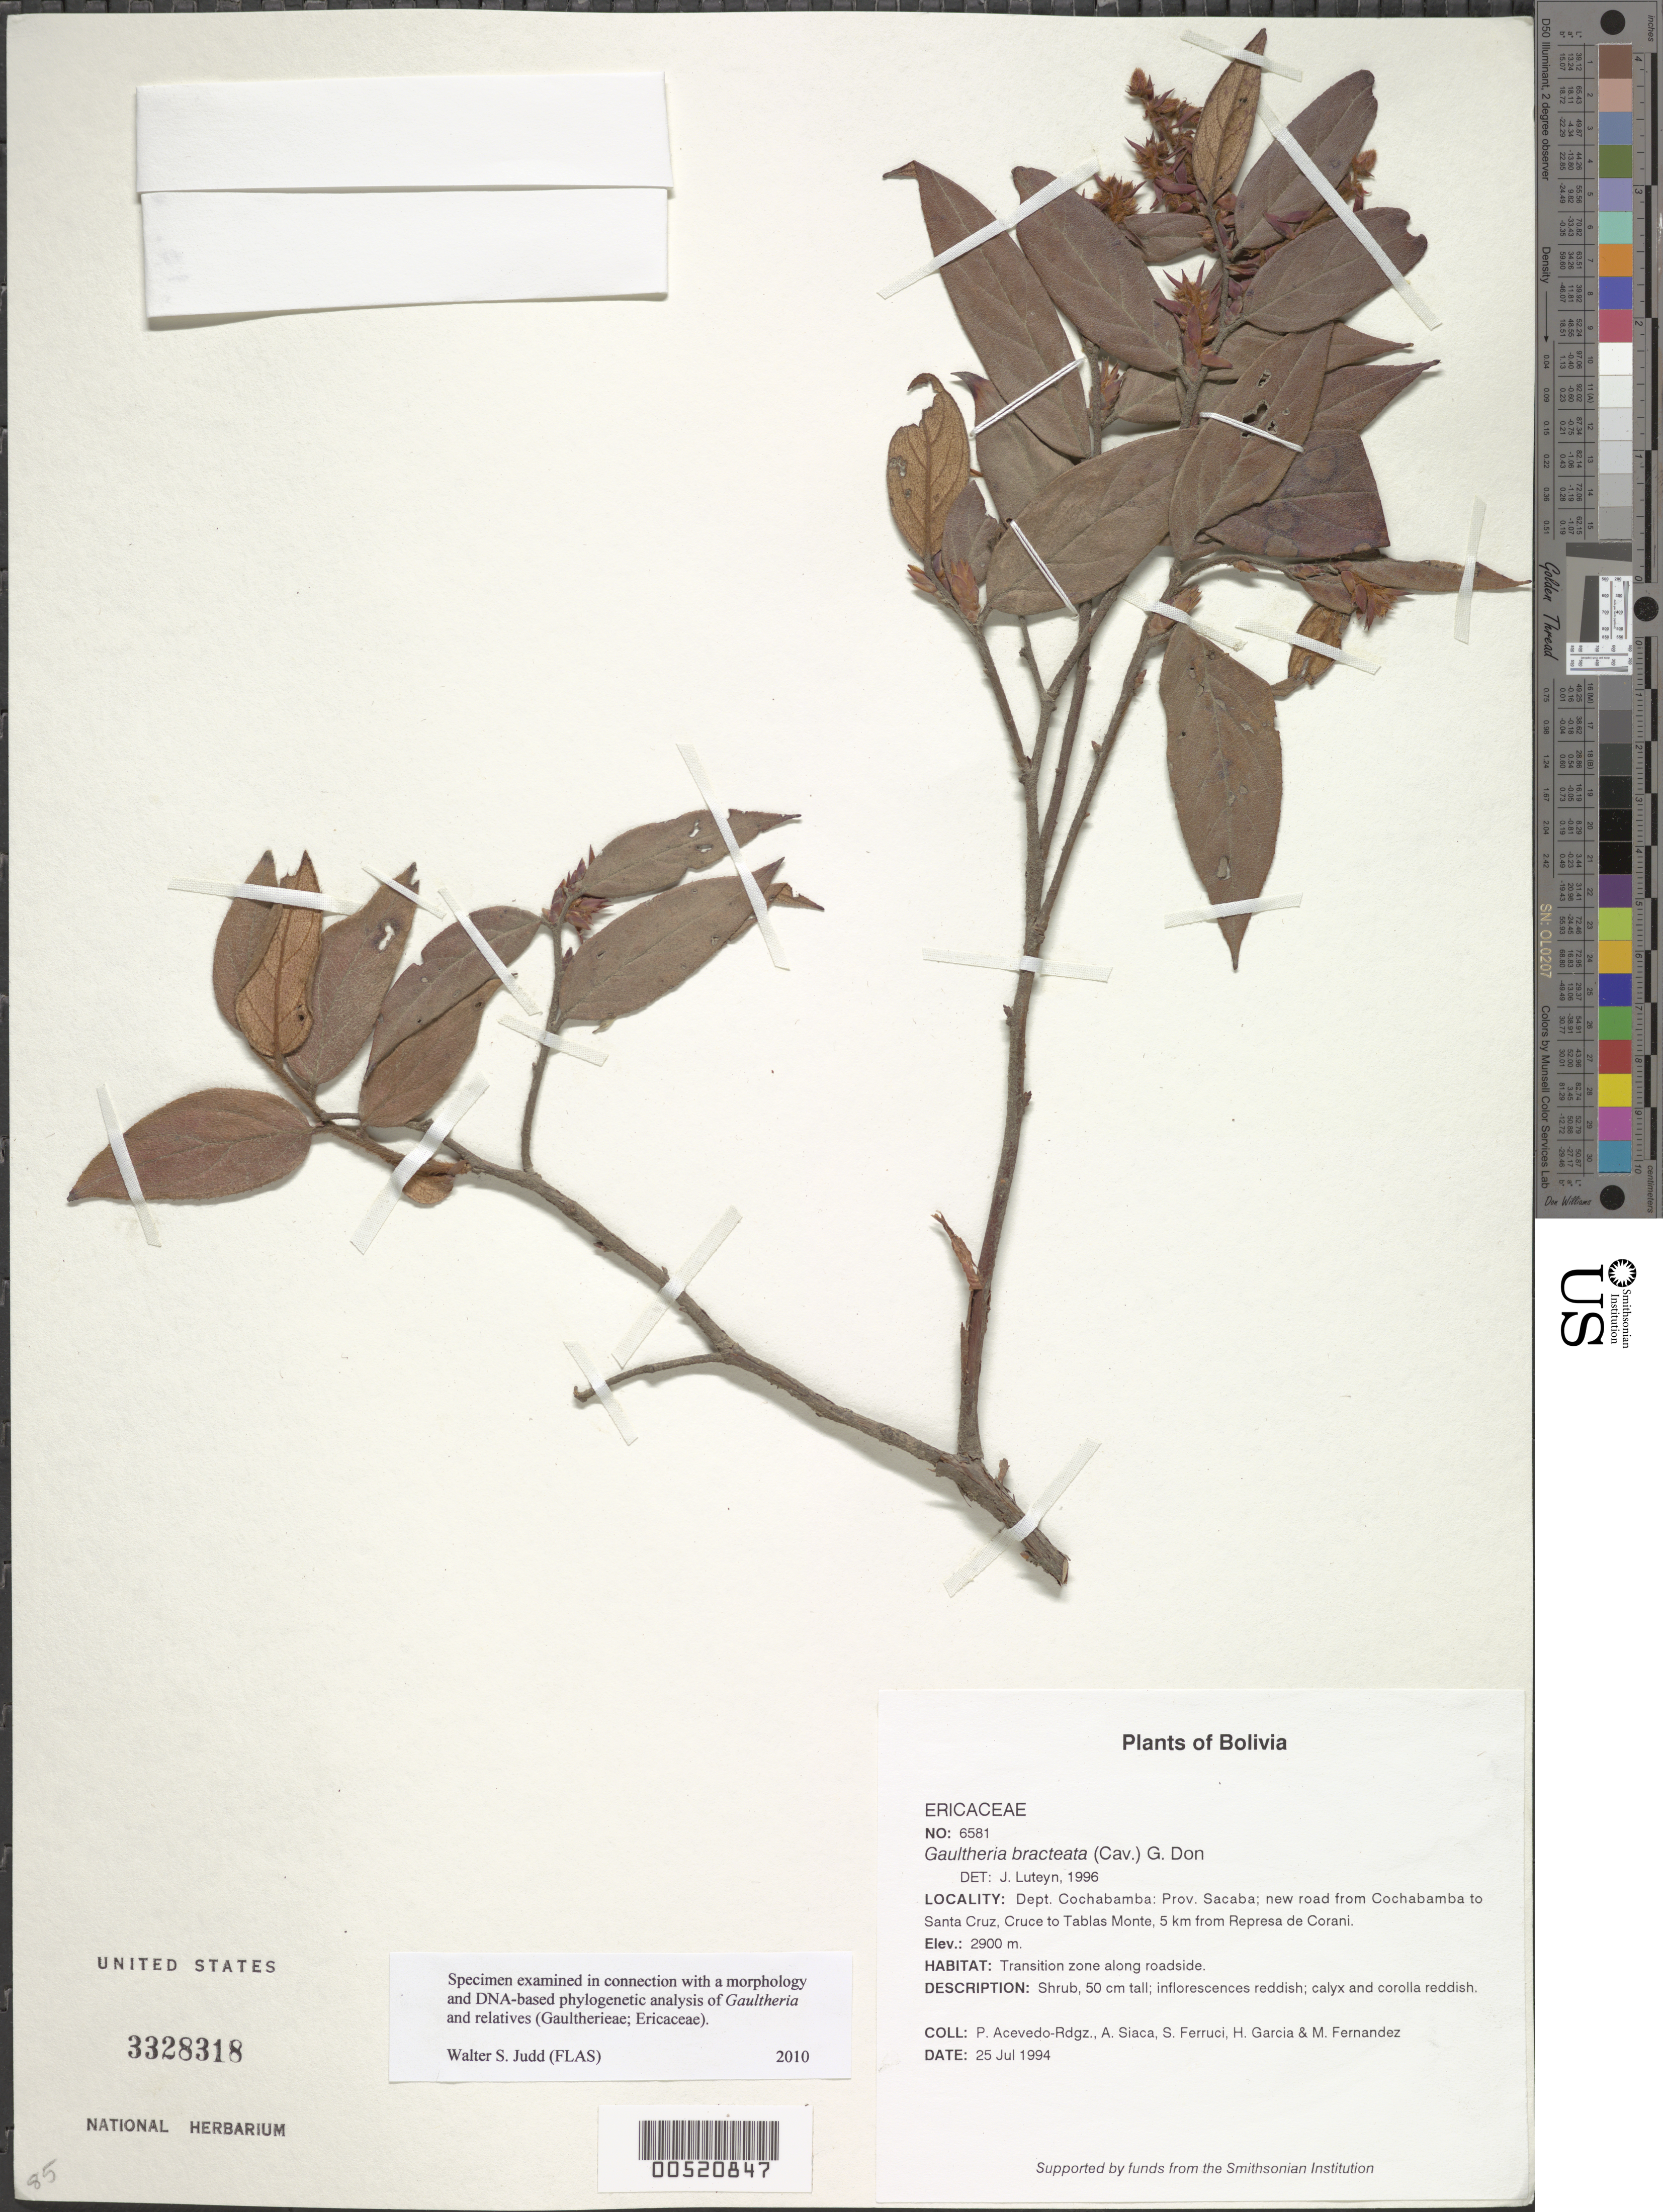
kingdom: Plantae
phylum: Tracheophyta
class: Magnoliopsida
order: Ericales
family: Ericaceae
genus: Gaultheria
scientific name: Gaultheria bracteata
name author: (Cav.) G. Don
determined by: Luteyn, J. L.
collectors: P. Acevedo-Rodr., A. Siaca, S. Ferrucci, H. Garcia & M. Fernández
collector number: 6581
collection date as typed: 25 Jul 1994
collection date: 1994-07-25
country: Bolivia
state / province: Cochabamba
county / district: Sacaba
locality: Depart. Cochabamba; Prov. Sacaba; new road from Cochabamba to Santa Cruz; Cruce to Tablas Monte, 5 km from Represa de Corani.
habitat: Transition zone along roadside.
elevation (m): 2900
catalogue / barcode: US 3328318